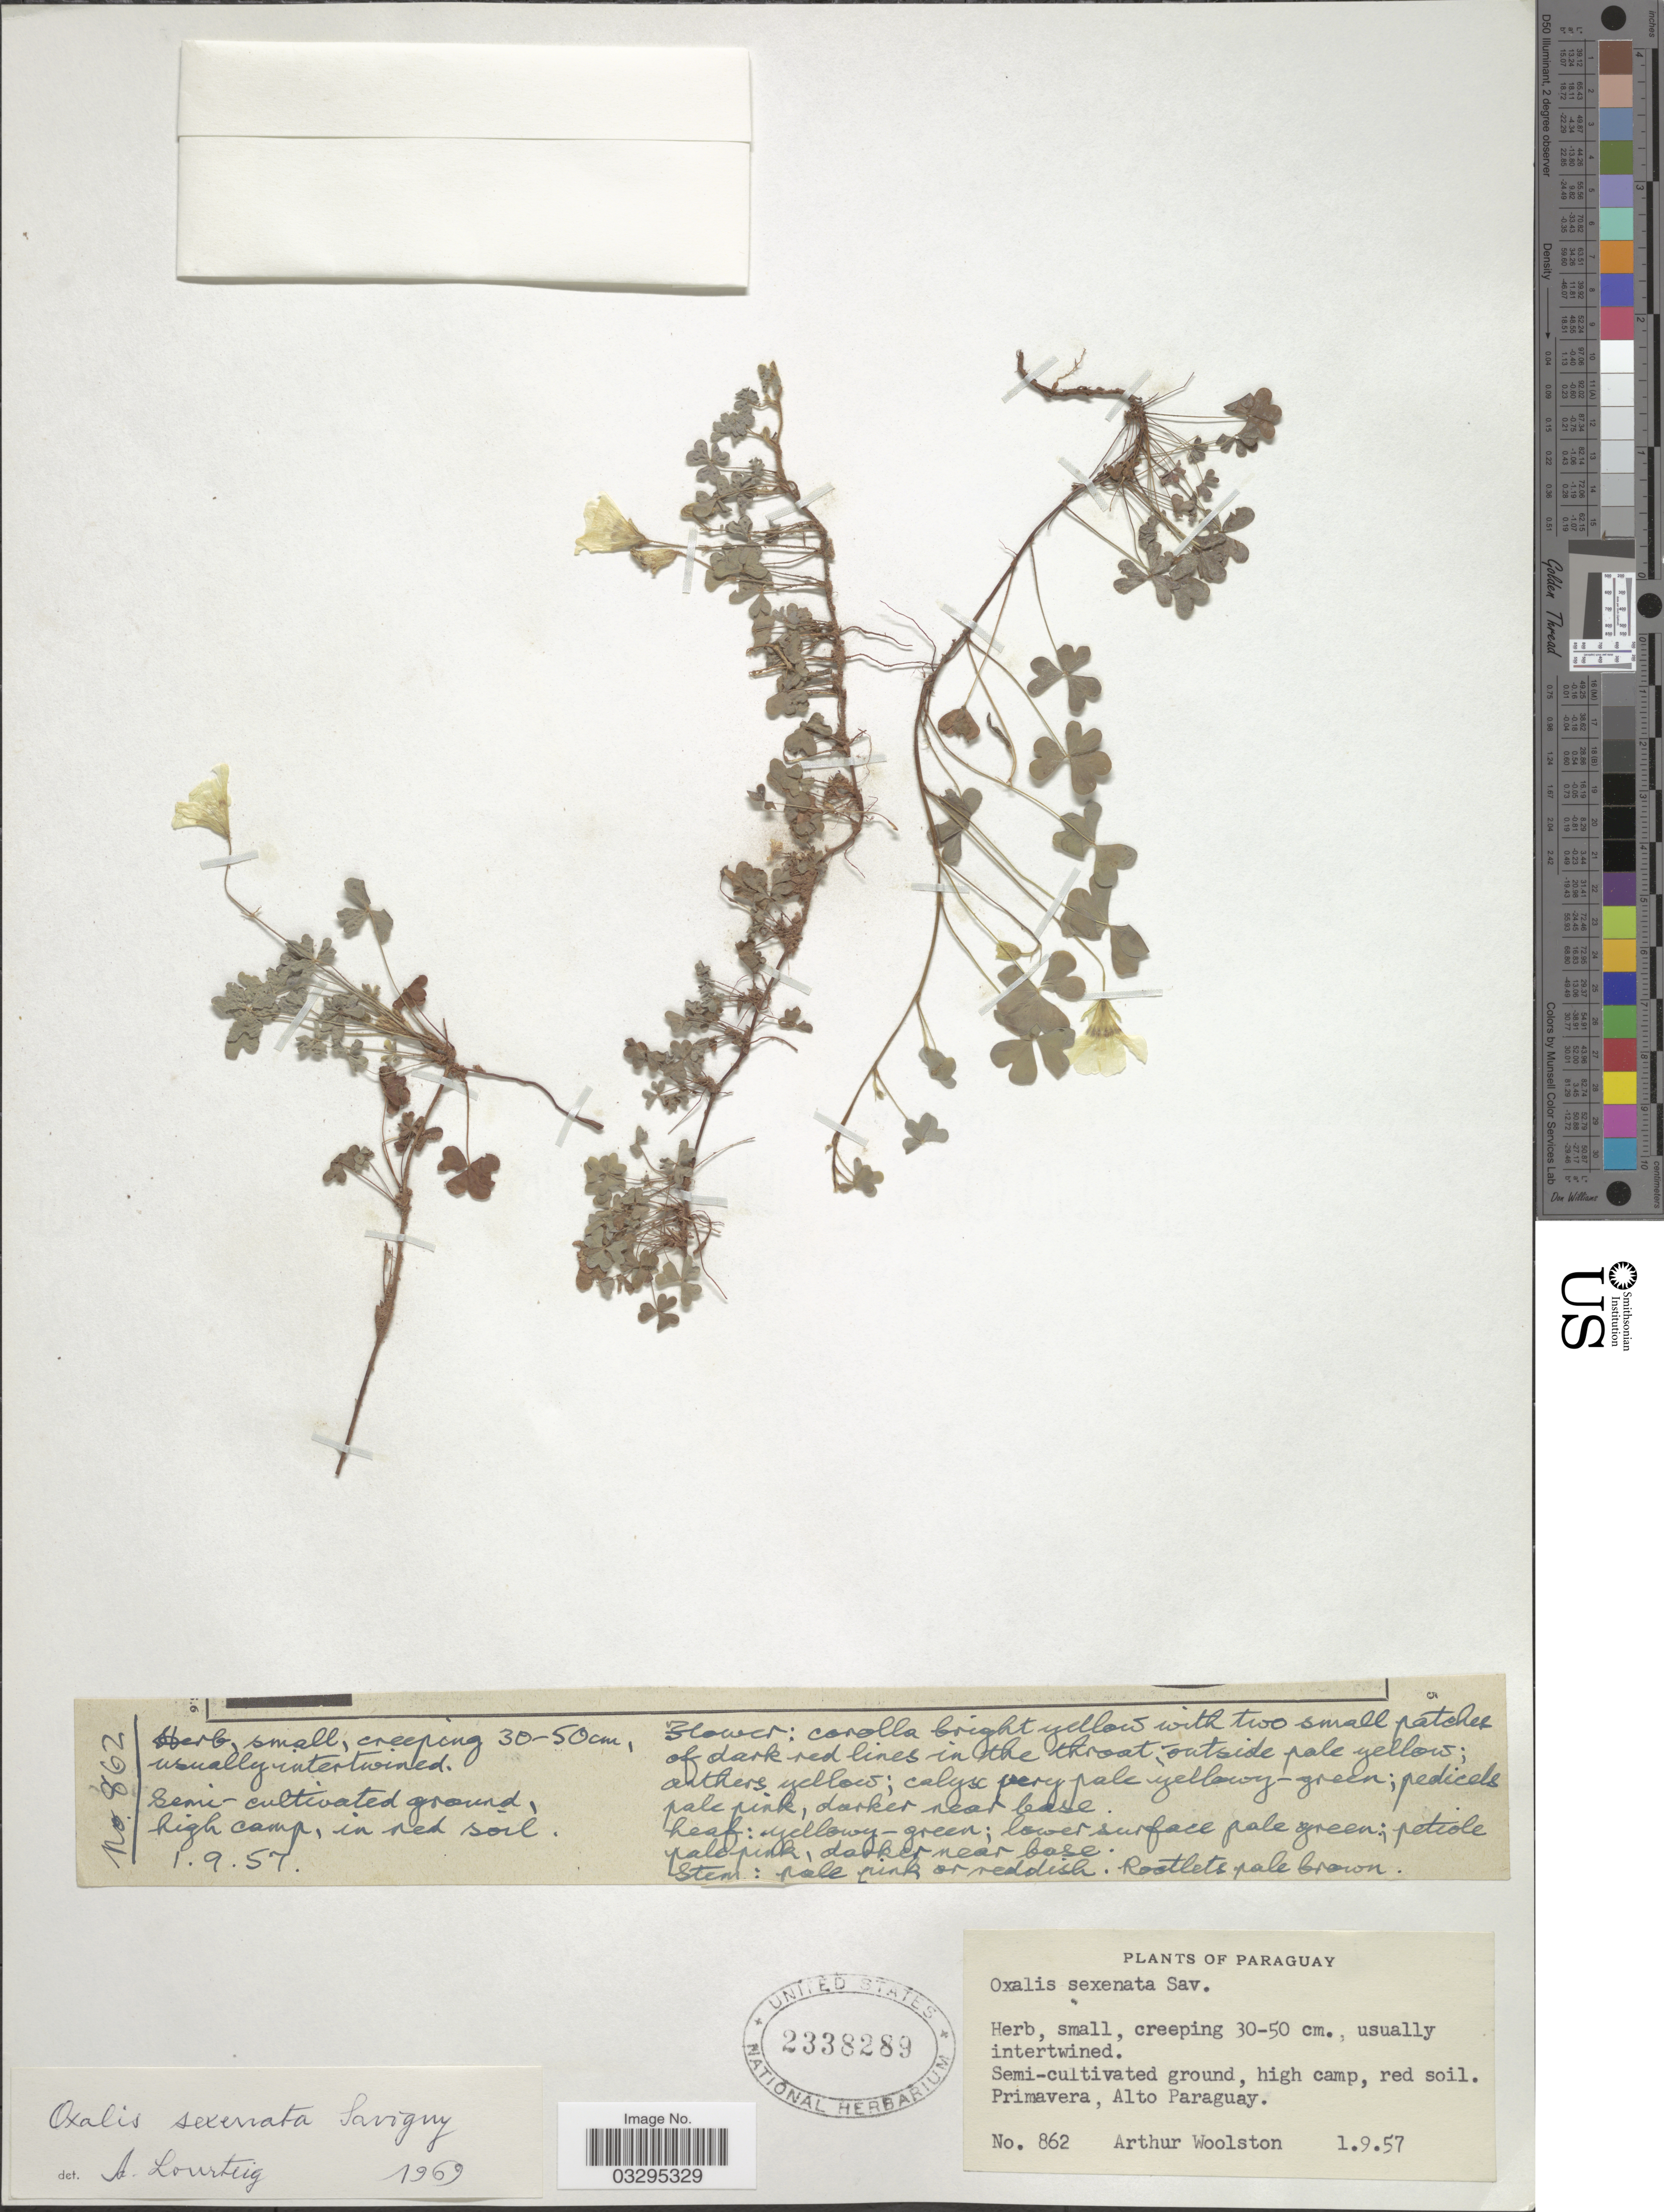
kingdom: Plantae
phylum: Tracheophyta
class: Magnoliopsida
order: Oxalidales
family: Oxalidaceae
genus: Oxalis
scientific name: Oxalis conorrhiza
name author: Jacq.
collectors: A. L. Woolston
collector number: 862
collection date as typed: Transcribed d/m/y: 1/9/57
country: Paraguay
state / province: Alto Paraguay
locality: Primavera.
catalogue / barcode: US 2338289